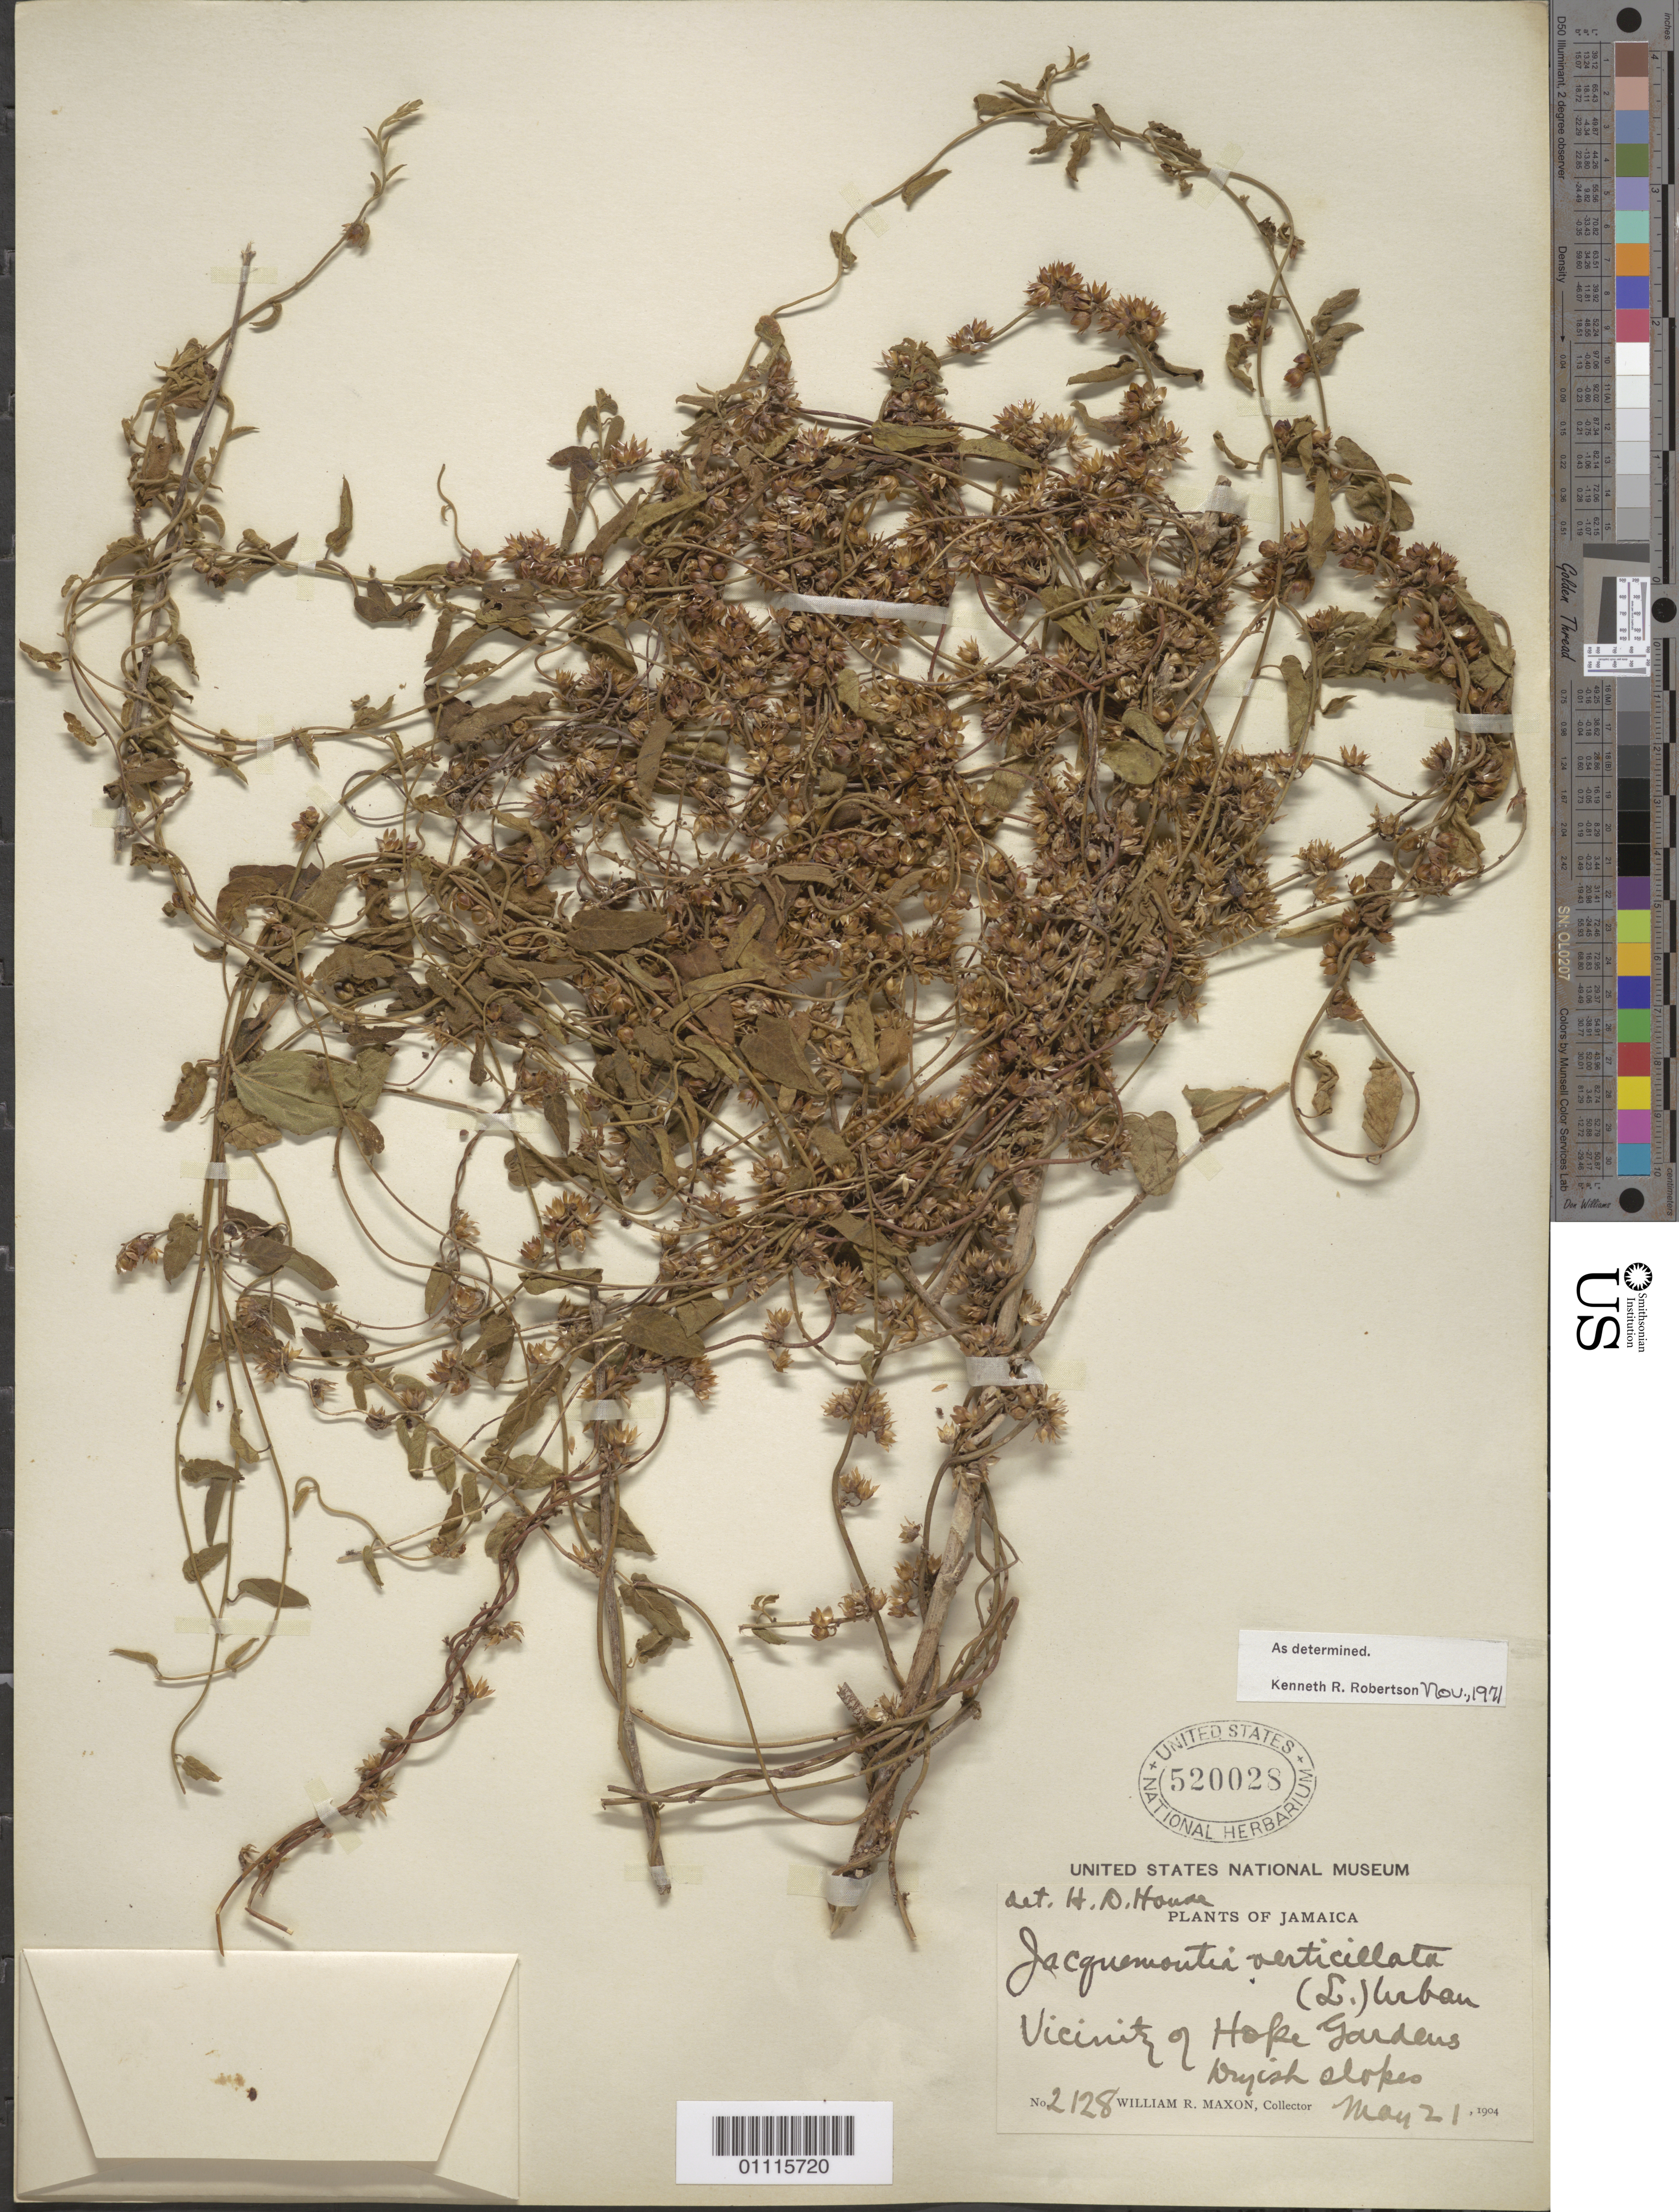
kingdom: Plantae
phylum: Tracheophyta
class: Magnoliopsida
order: Solanales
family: Convolvulaceae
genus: Jacquemontia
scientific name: Jacquemontia verticillata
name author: (L.) Urb.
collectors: W. R. Maxon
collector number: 2128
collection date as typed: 21 May 1904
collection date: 1904-05-21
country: Jamaica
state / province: Kingston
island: Jamaica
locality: Vicinity of Hope Gardens. Dryish slopes.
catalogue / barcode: US 520028